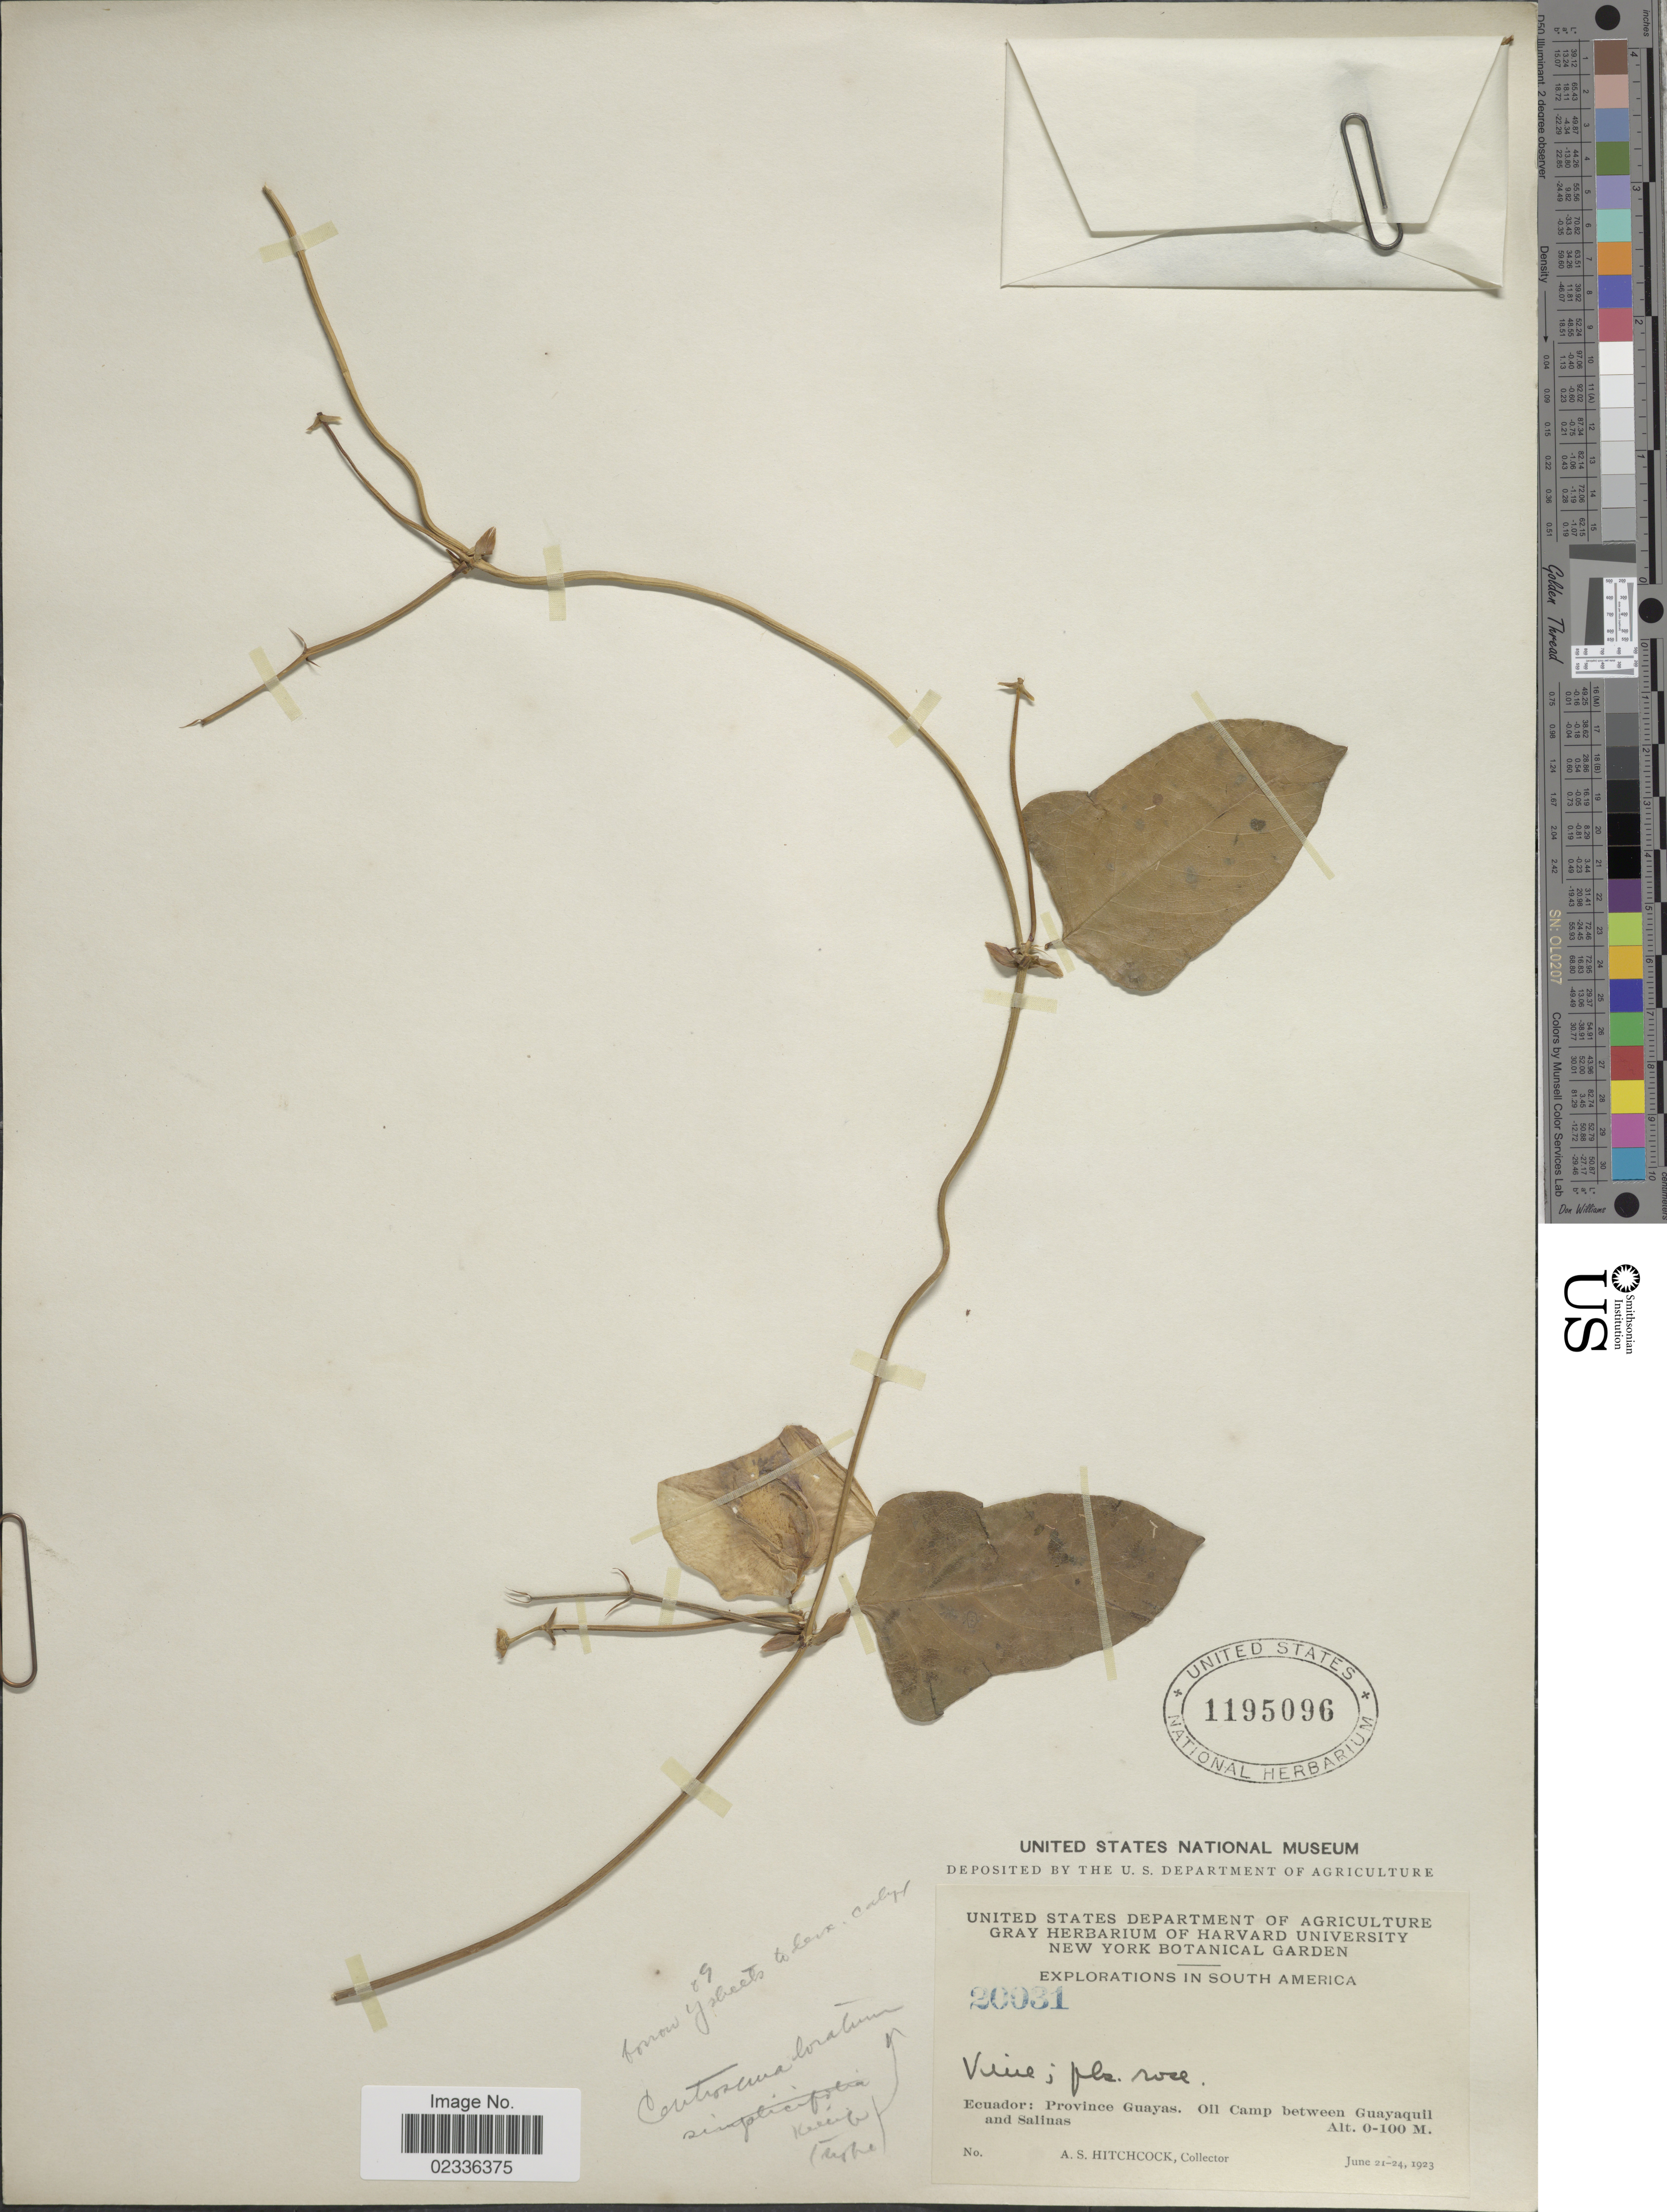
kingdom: Plantae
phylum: Tracheophyta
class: Magnoliopsida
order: Fabales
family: Fabaceae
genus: Centrosema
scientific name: Centrosema sp.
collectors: A. S. Hitchcock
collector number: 20031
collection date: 1923-06-21/1923-06-24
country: Ecuador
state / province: Guayas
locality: Oil Camp between Guayaquil and Salinas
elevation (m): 0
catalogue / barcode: US 1195096